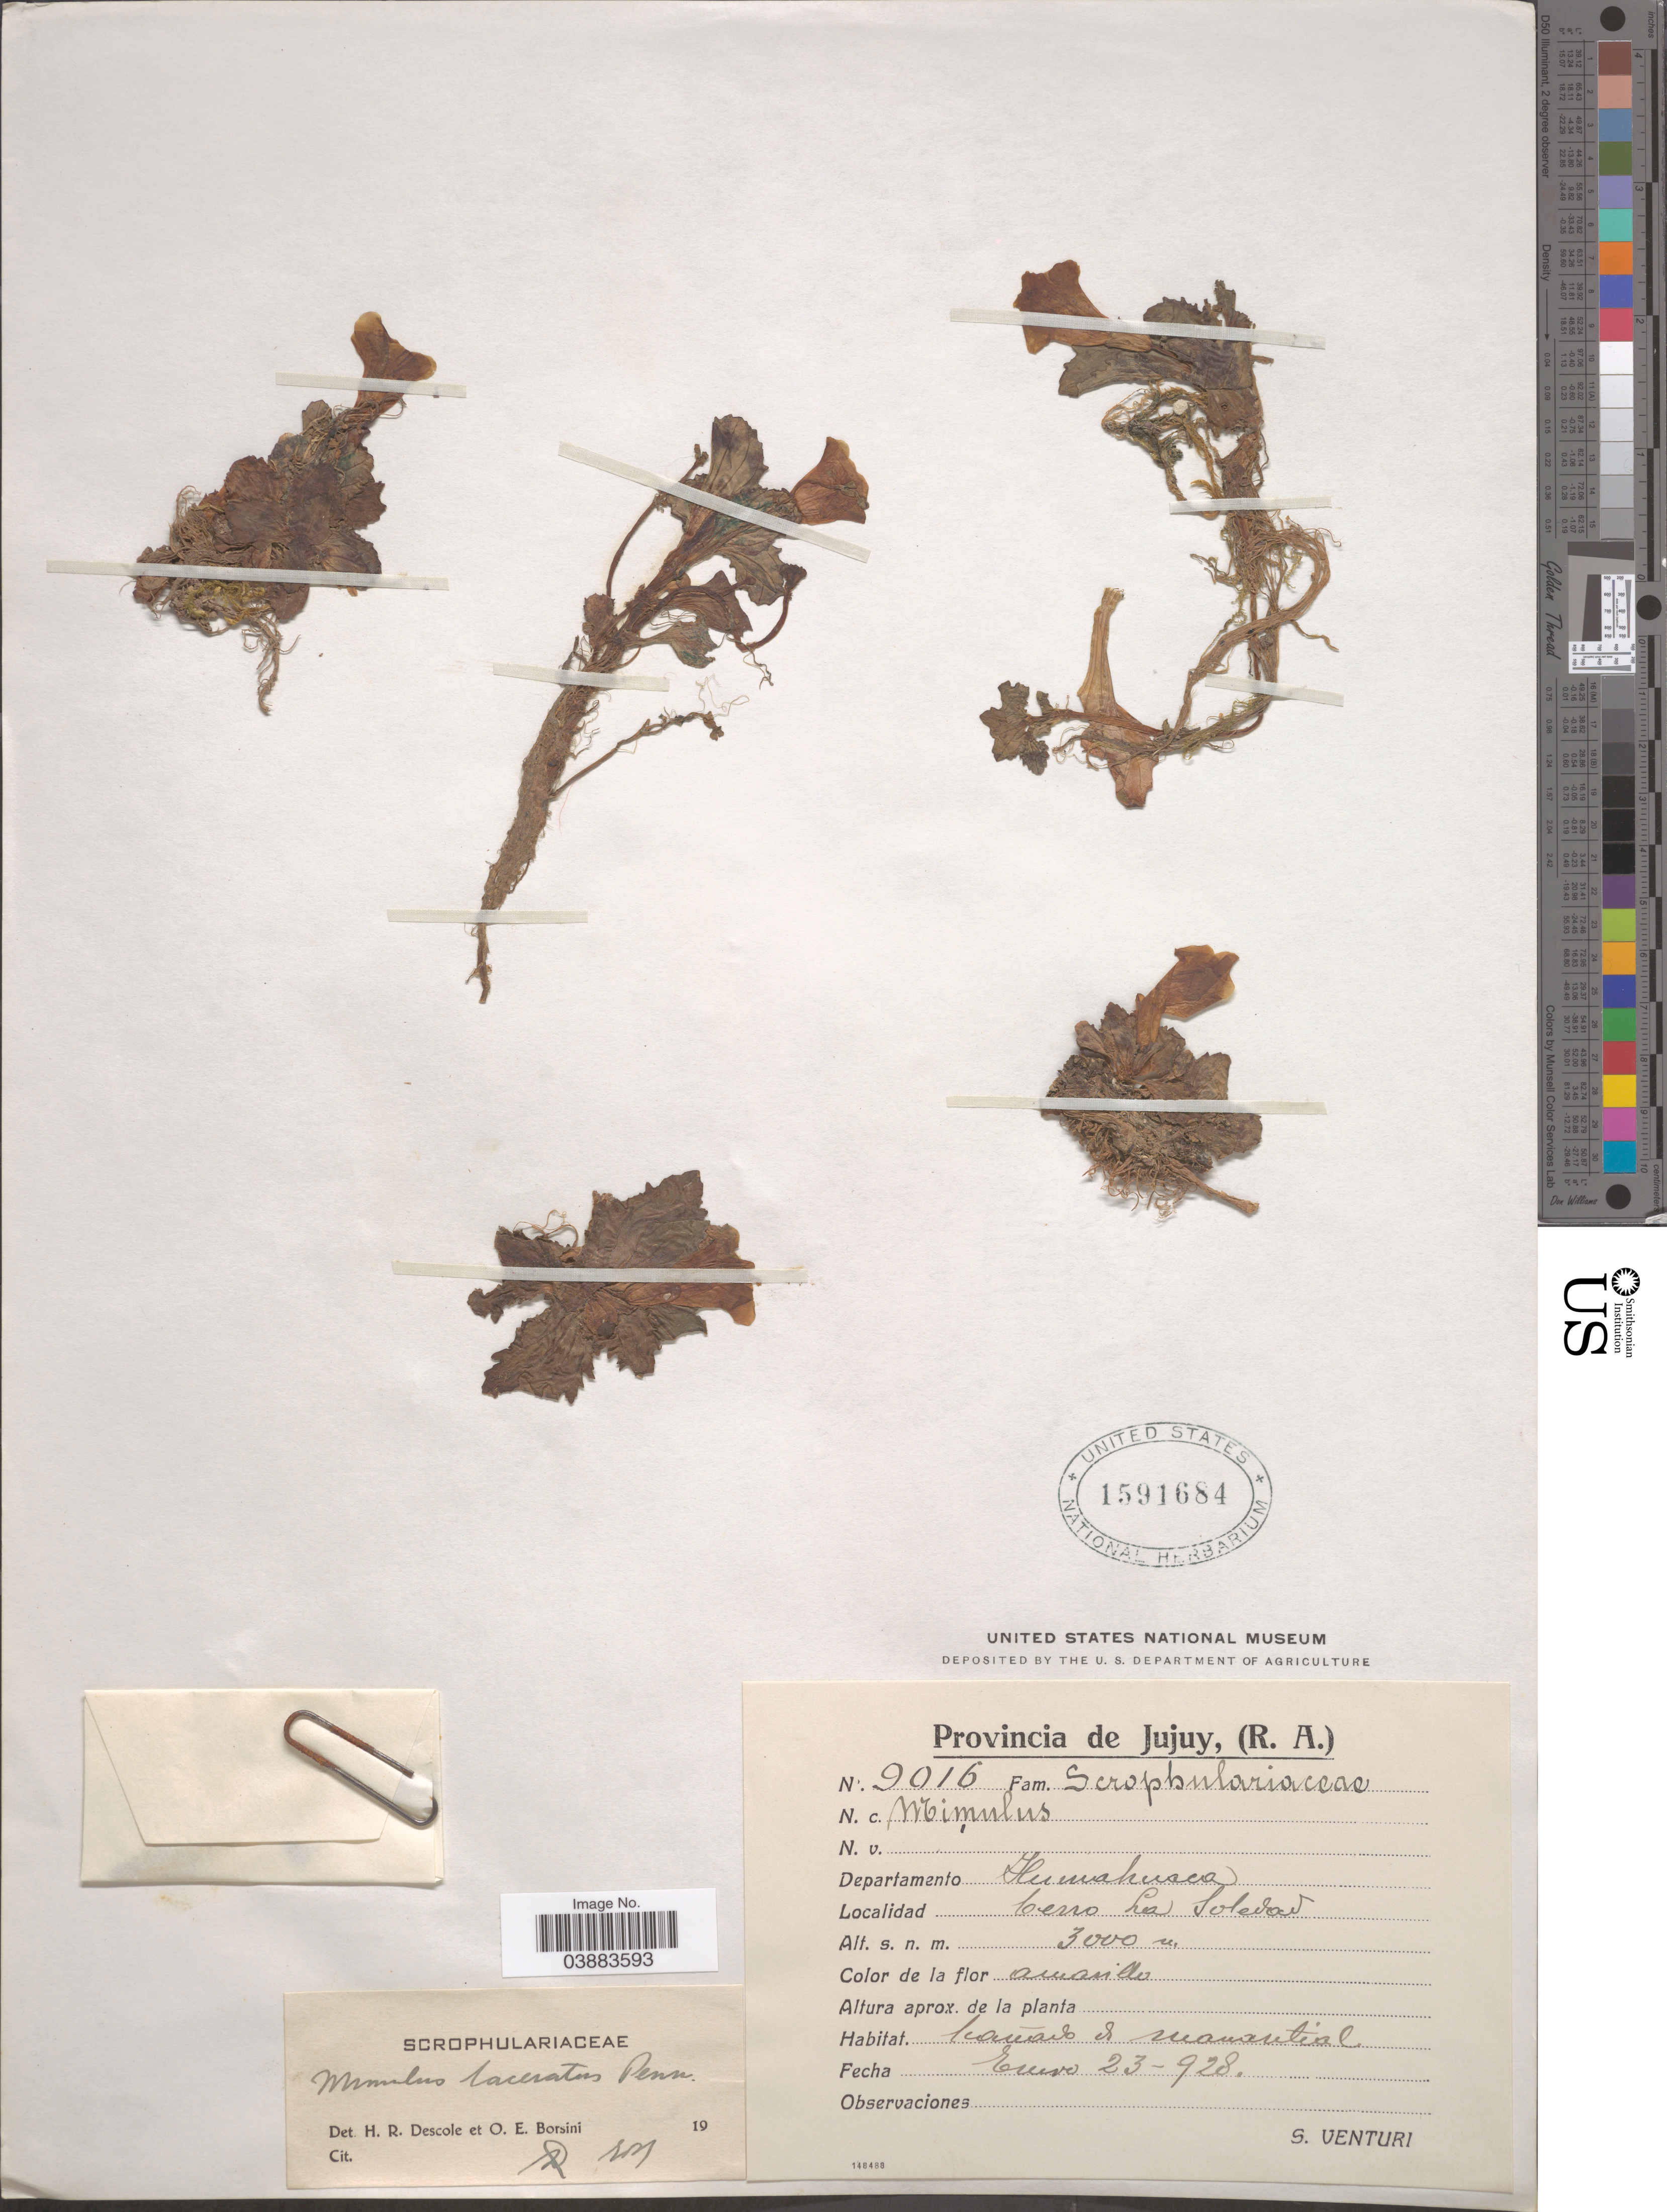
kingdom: Plantae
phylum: Tracheophyta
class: Magnoliopsida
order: Lamiales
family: Phrymaceae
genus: Mimulus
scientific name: Mimulus laceratus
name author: Pennell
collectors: S. Venturi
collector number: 9016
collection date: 1928-01-23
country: Argentina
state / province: Jujuy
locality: Departamento Humahuaca. Cerro La Soledad.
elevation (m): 3000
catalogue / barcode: US 1591684